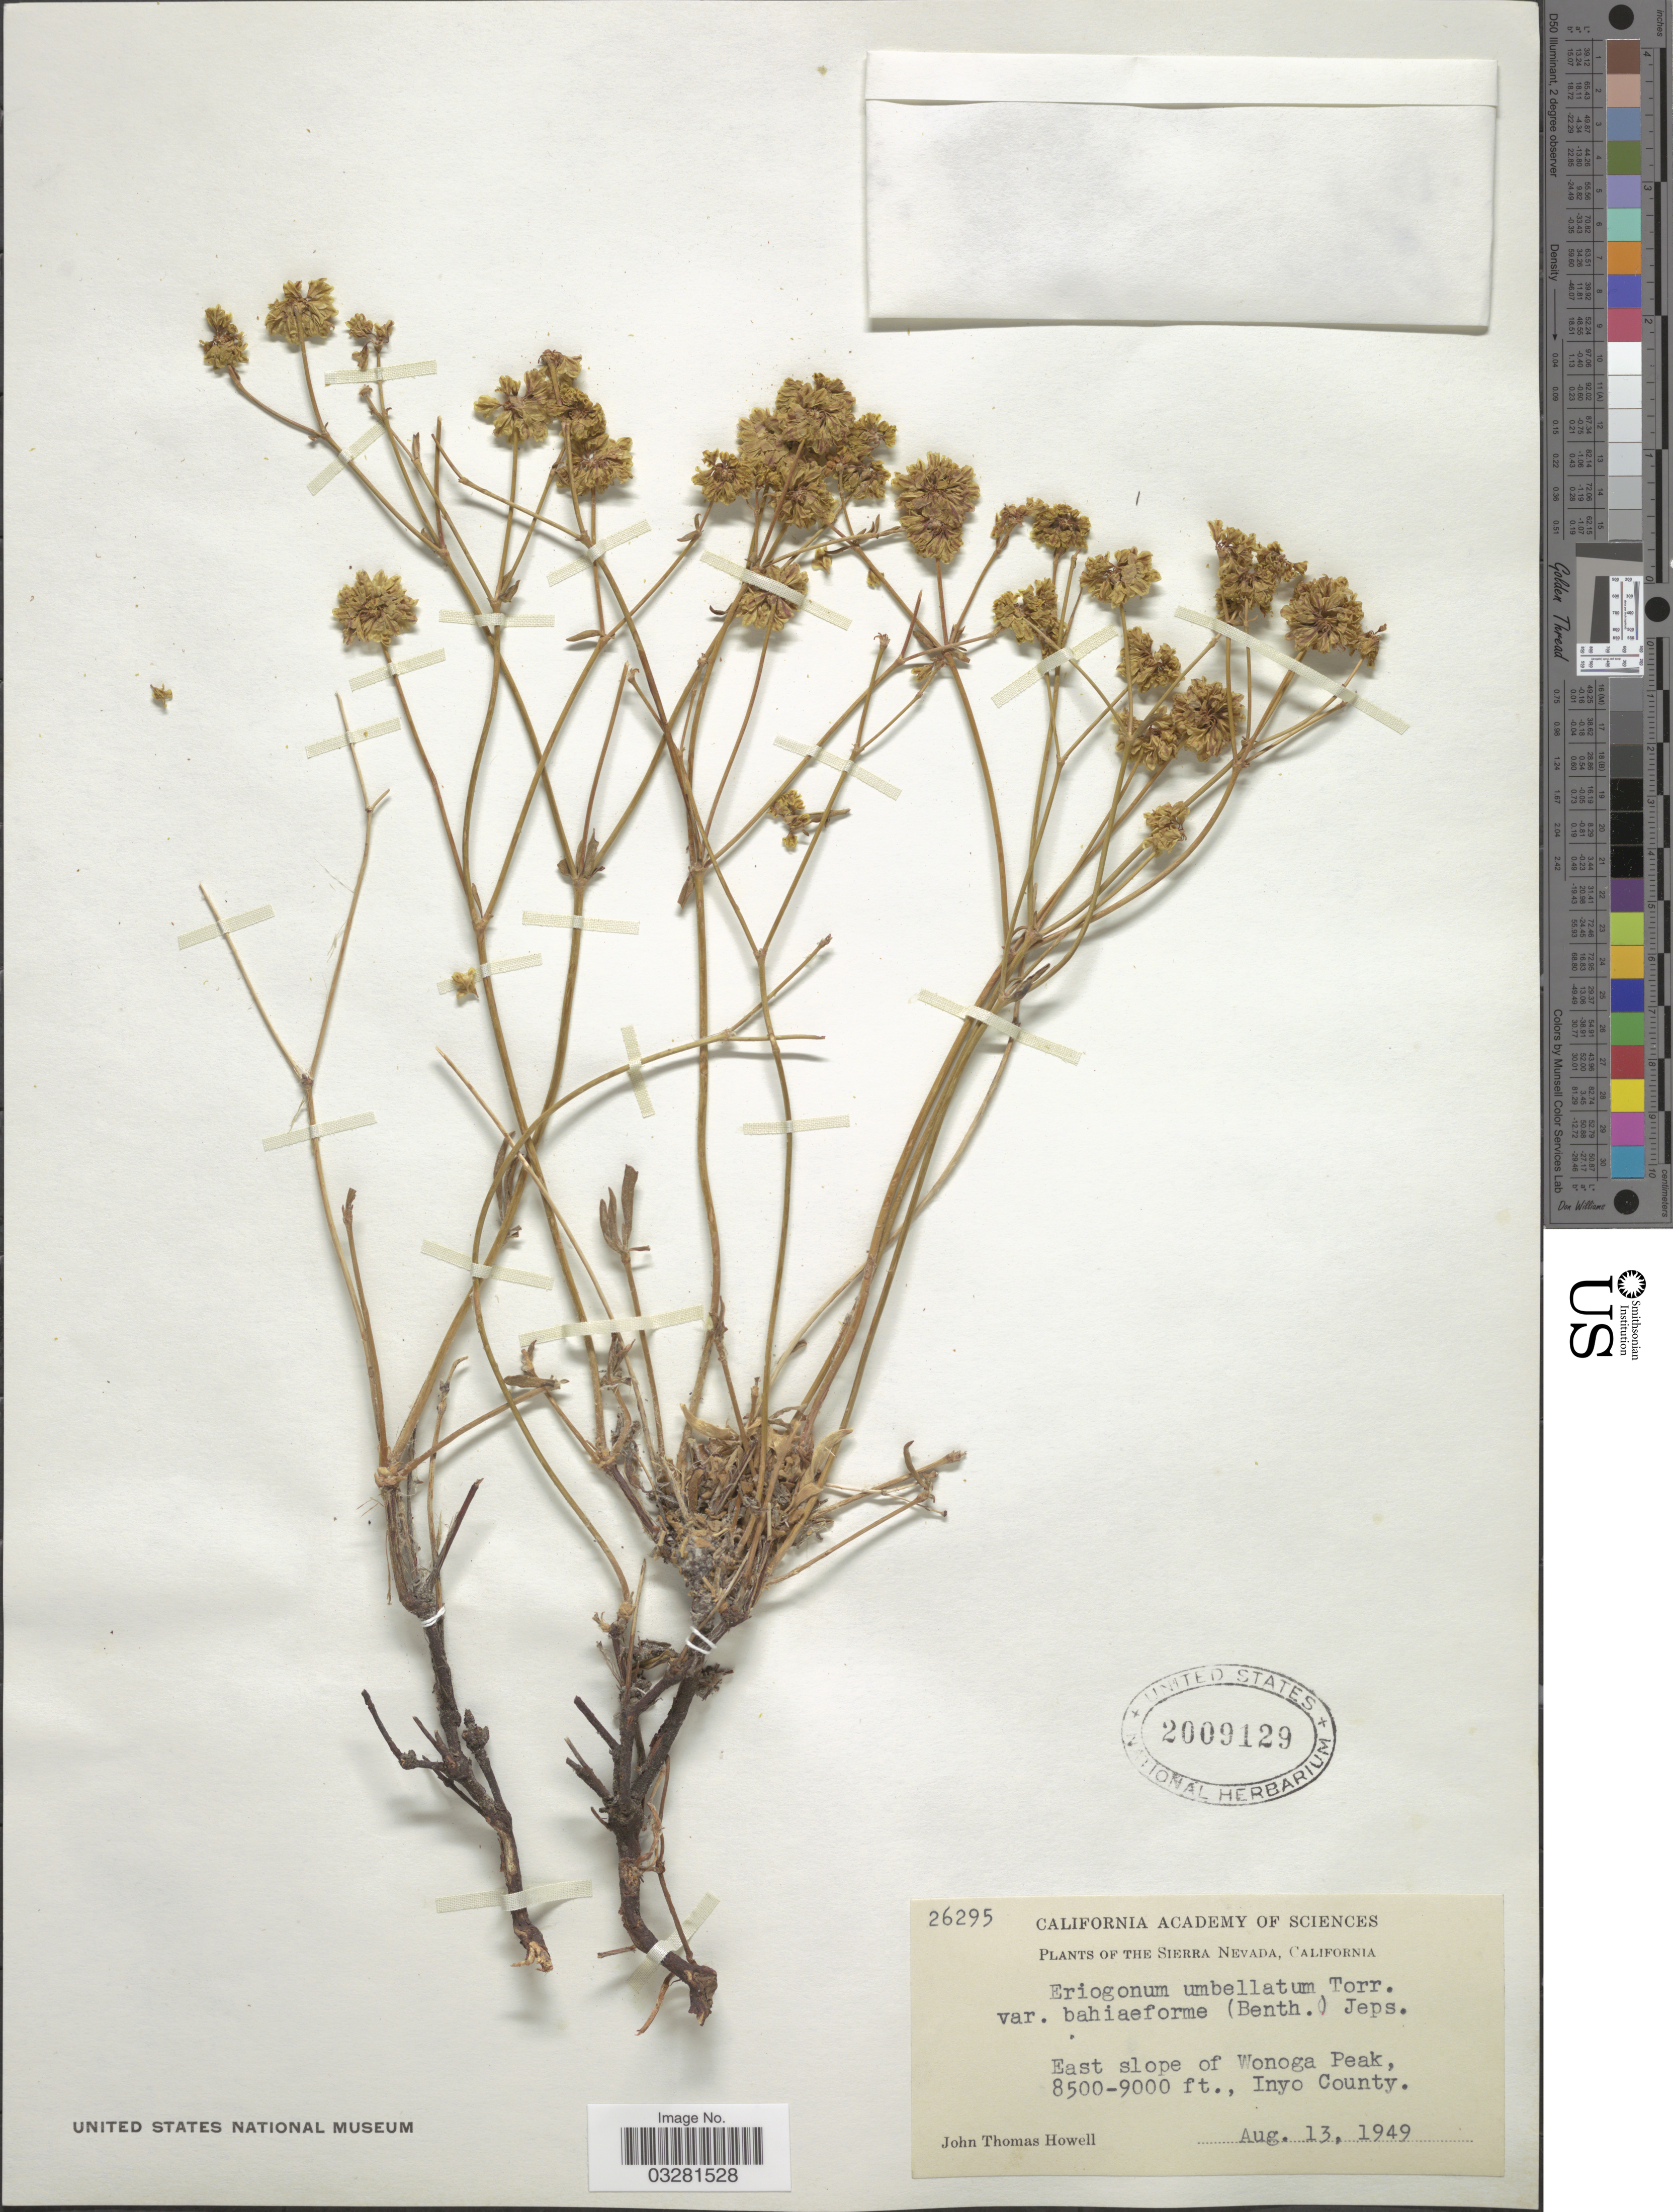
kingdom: Plantae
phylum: Tracheophyta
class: Magnoliopsida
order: Caryophyllales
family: Polygonaceae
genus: Eriogonum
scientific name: Eriogonum umbellatum var. chlorothamnus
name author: Reveal in Munz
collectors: J. T. Howell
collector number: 26295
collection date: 1949-08-13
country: United States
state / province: California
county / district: Inyo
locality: The Sierra Nevada. East slope of Wonoga Peak. Inyo County.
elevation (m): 2591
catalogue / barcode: US 2009129